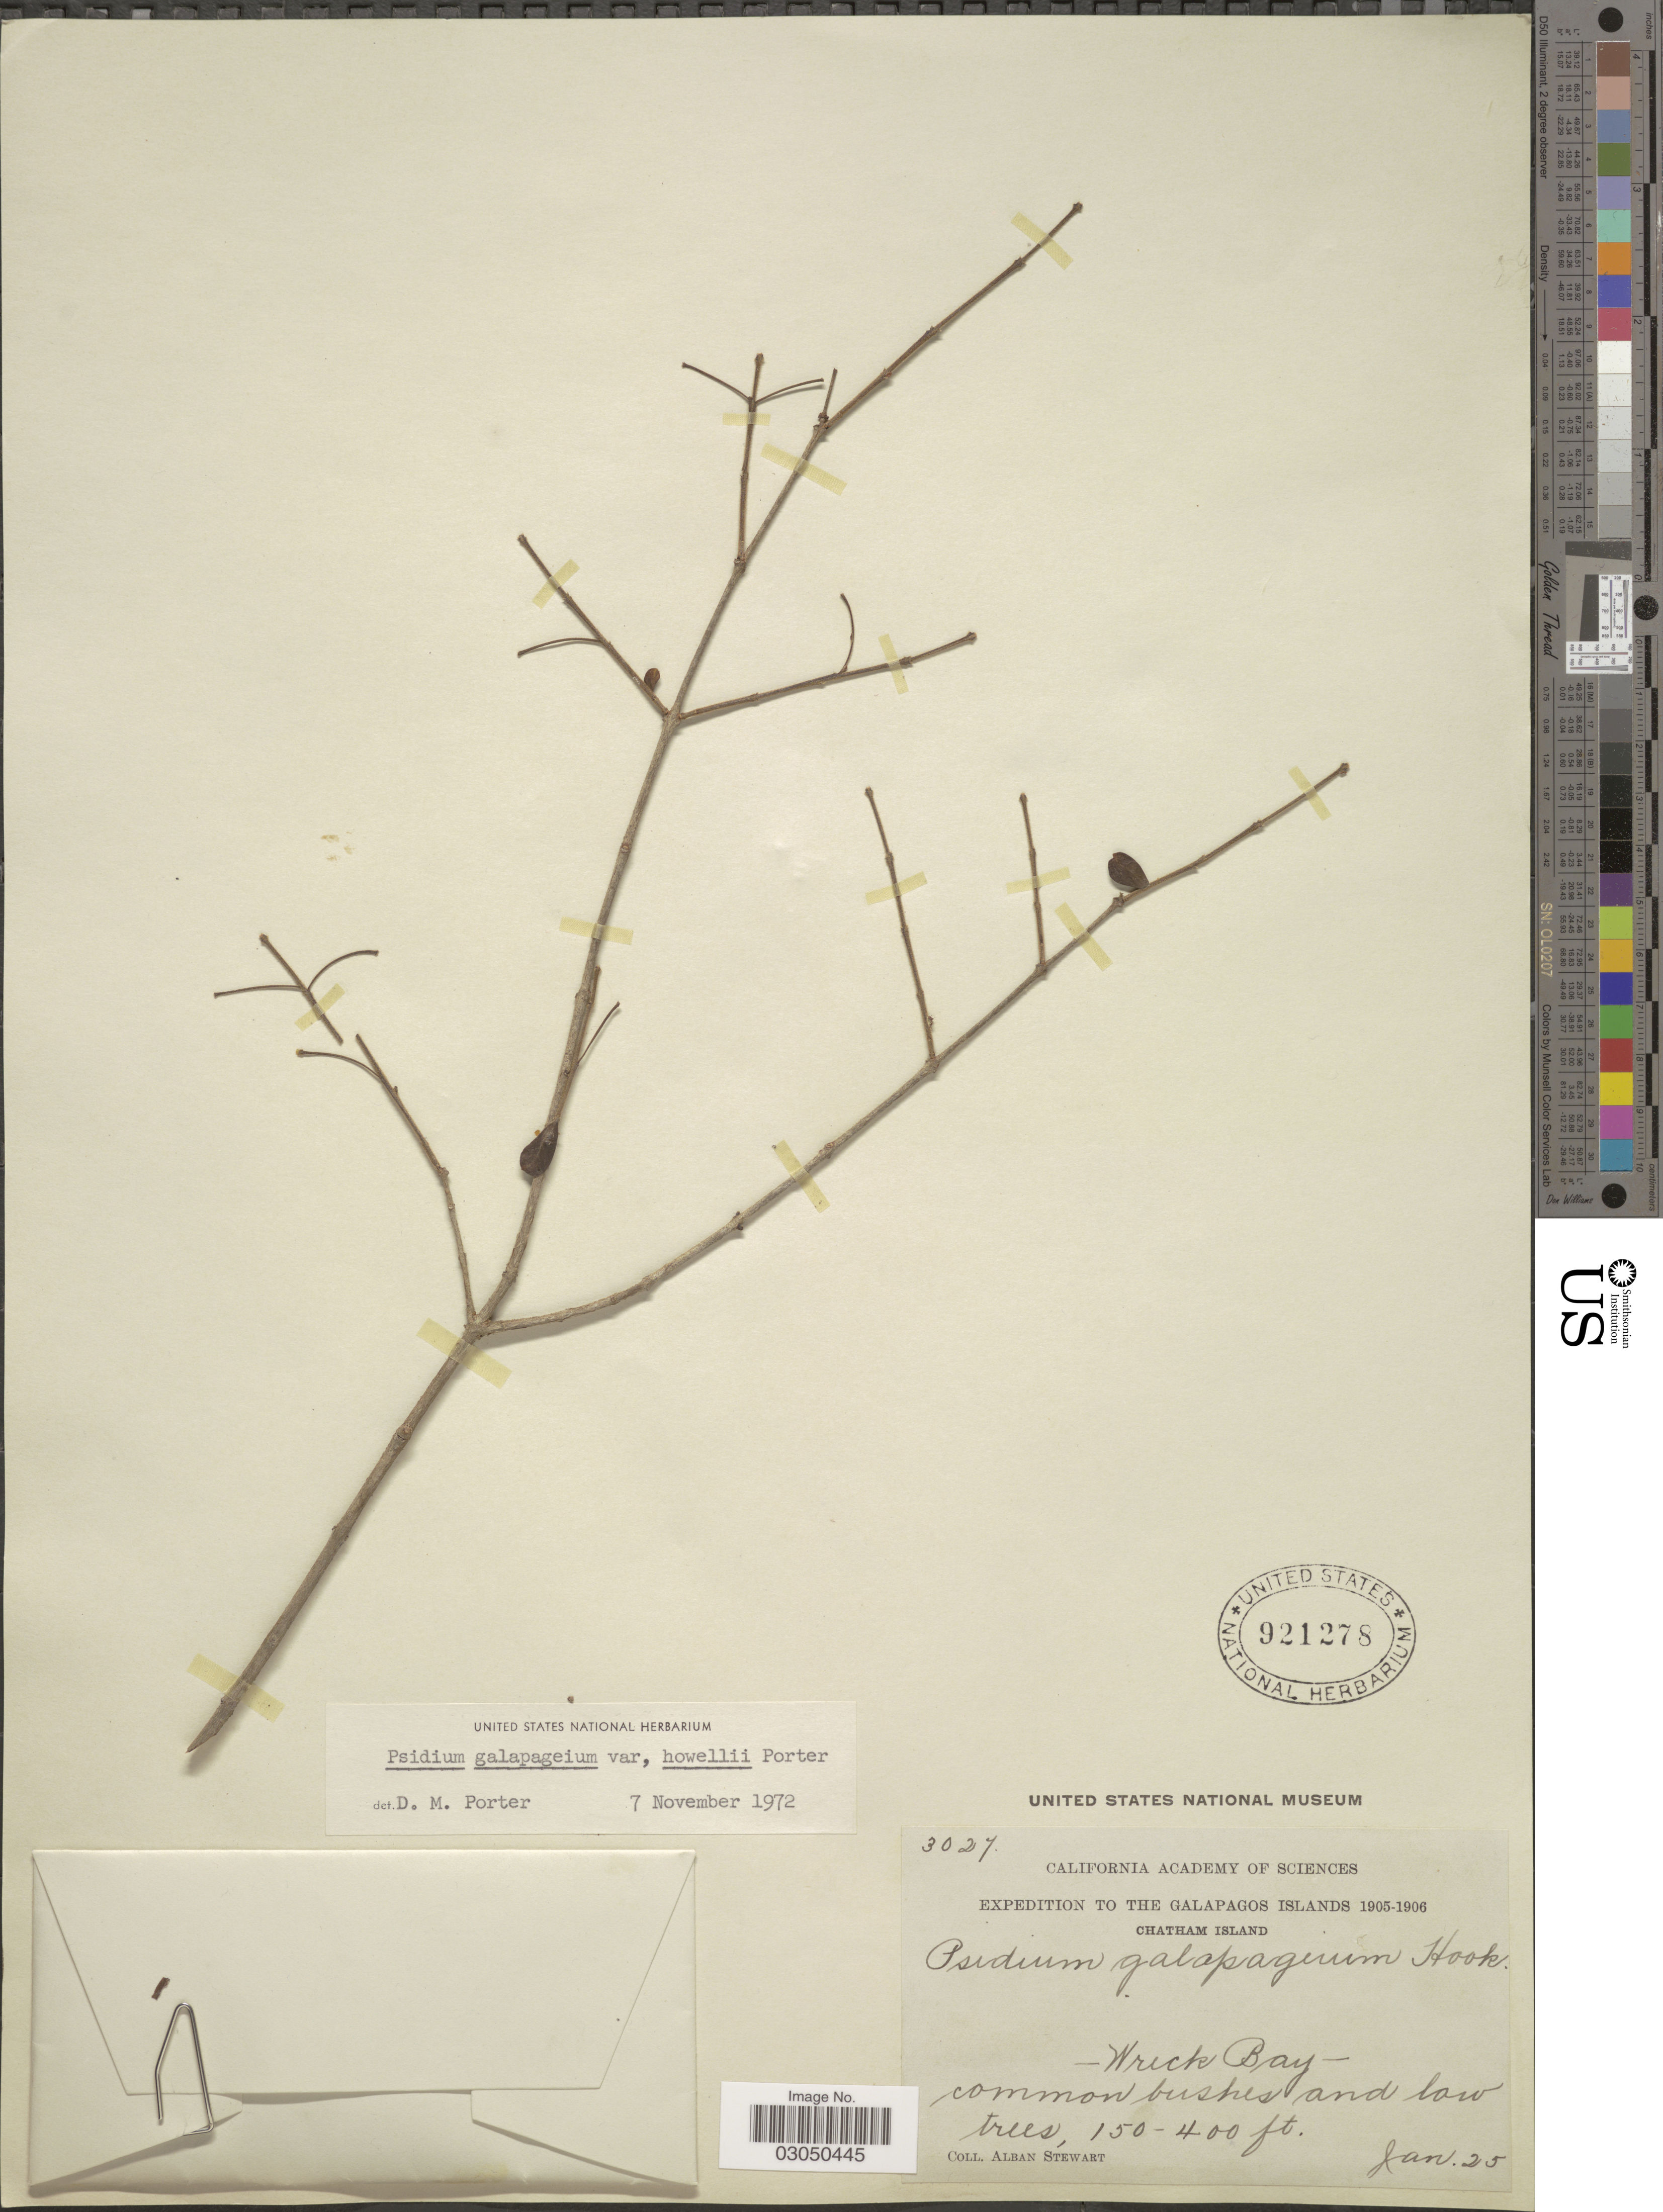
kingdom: Plantae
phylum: Tracheophyta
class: Magnoliopsida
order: Myrtales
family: Myrtaceae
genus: Psidium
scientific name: Psidium galapagaeum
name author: Hook. f.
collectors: A. Stewart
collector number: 3027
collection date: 1905-01-25/1906-01-25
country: New Zealand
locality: Galapagos Islands. Chatham Island. Wreck Bay.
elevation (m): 46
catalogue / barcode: US 921278